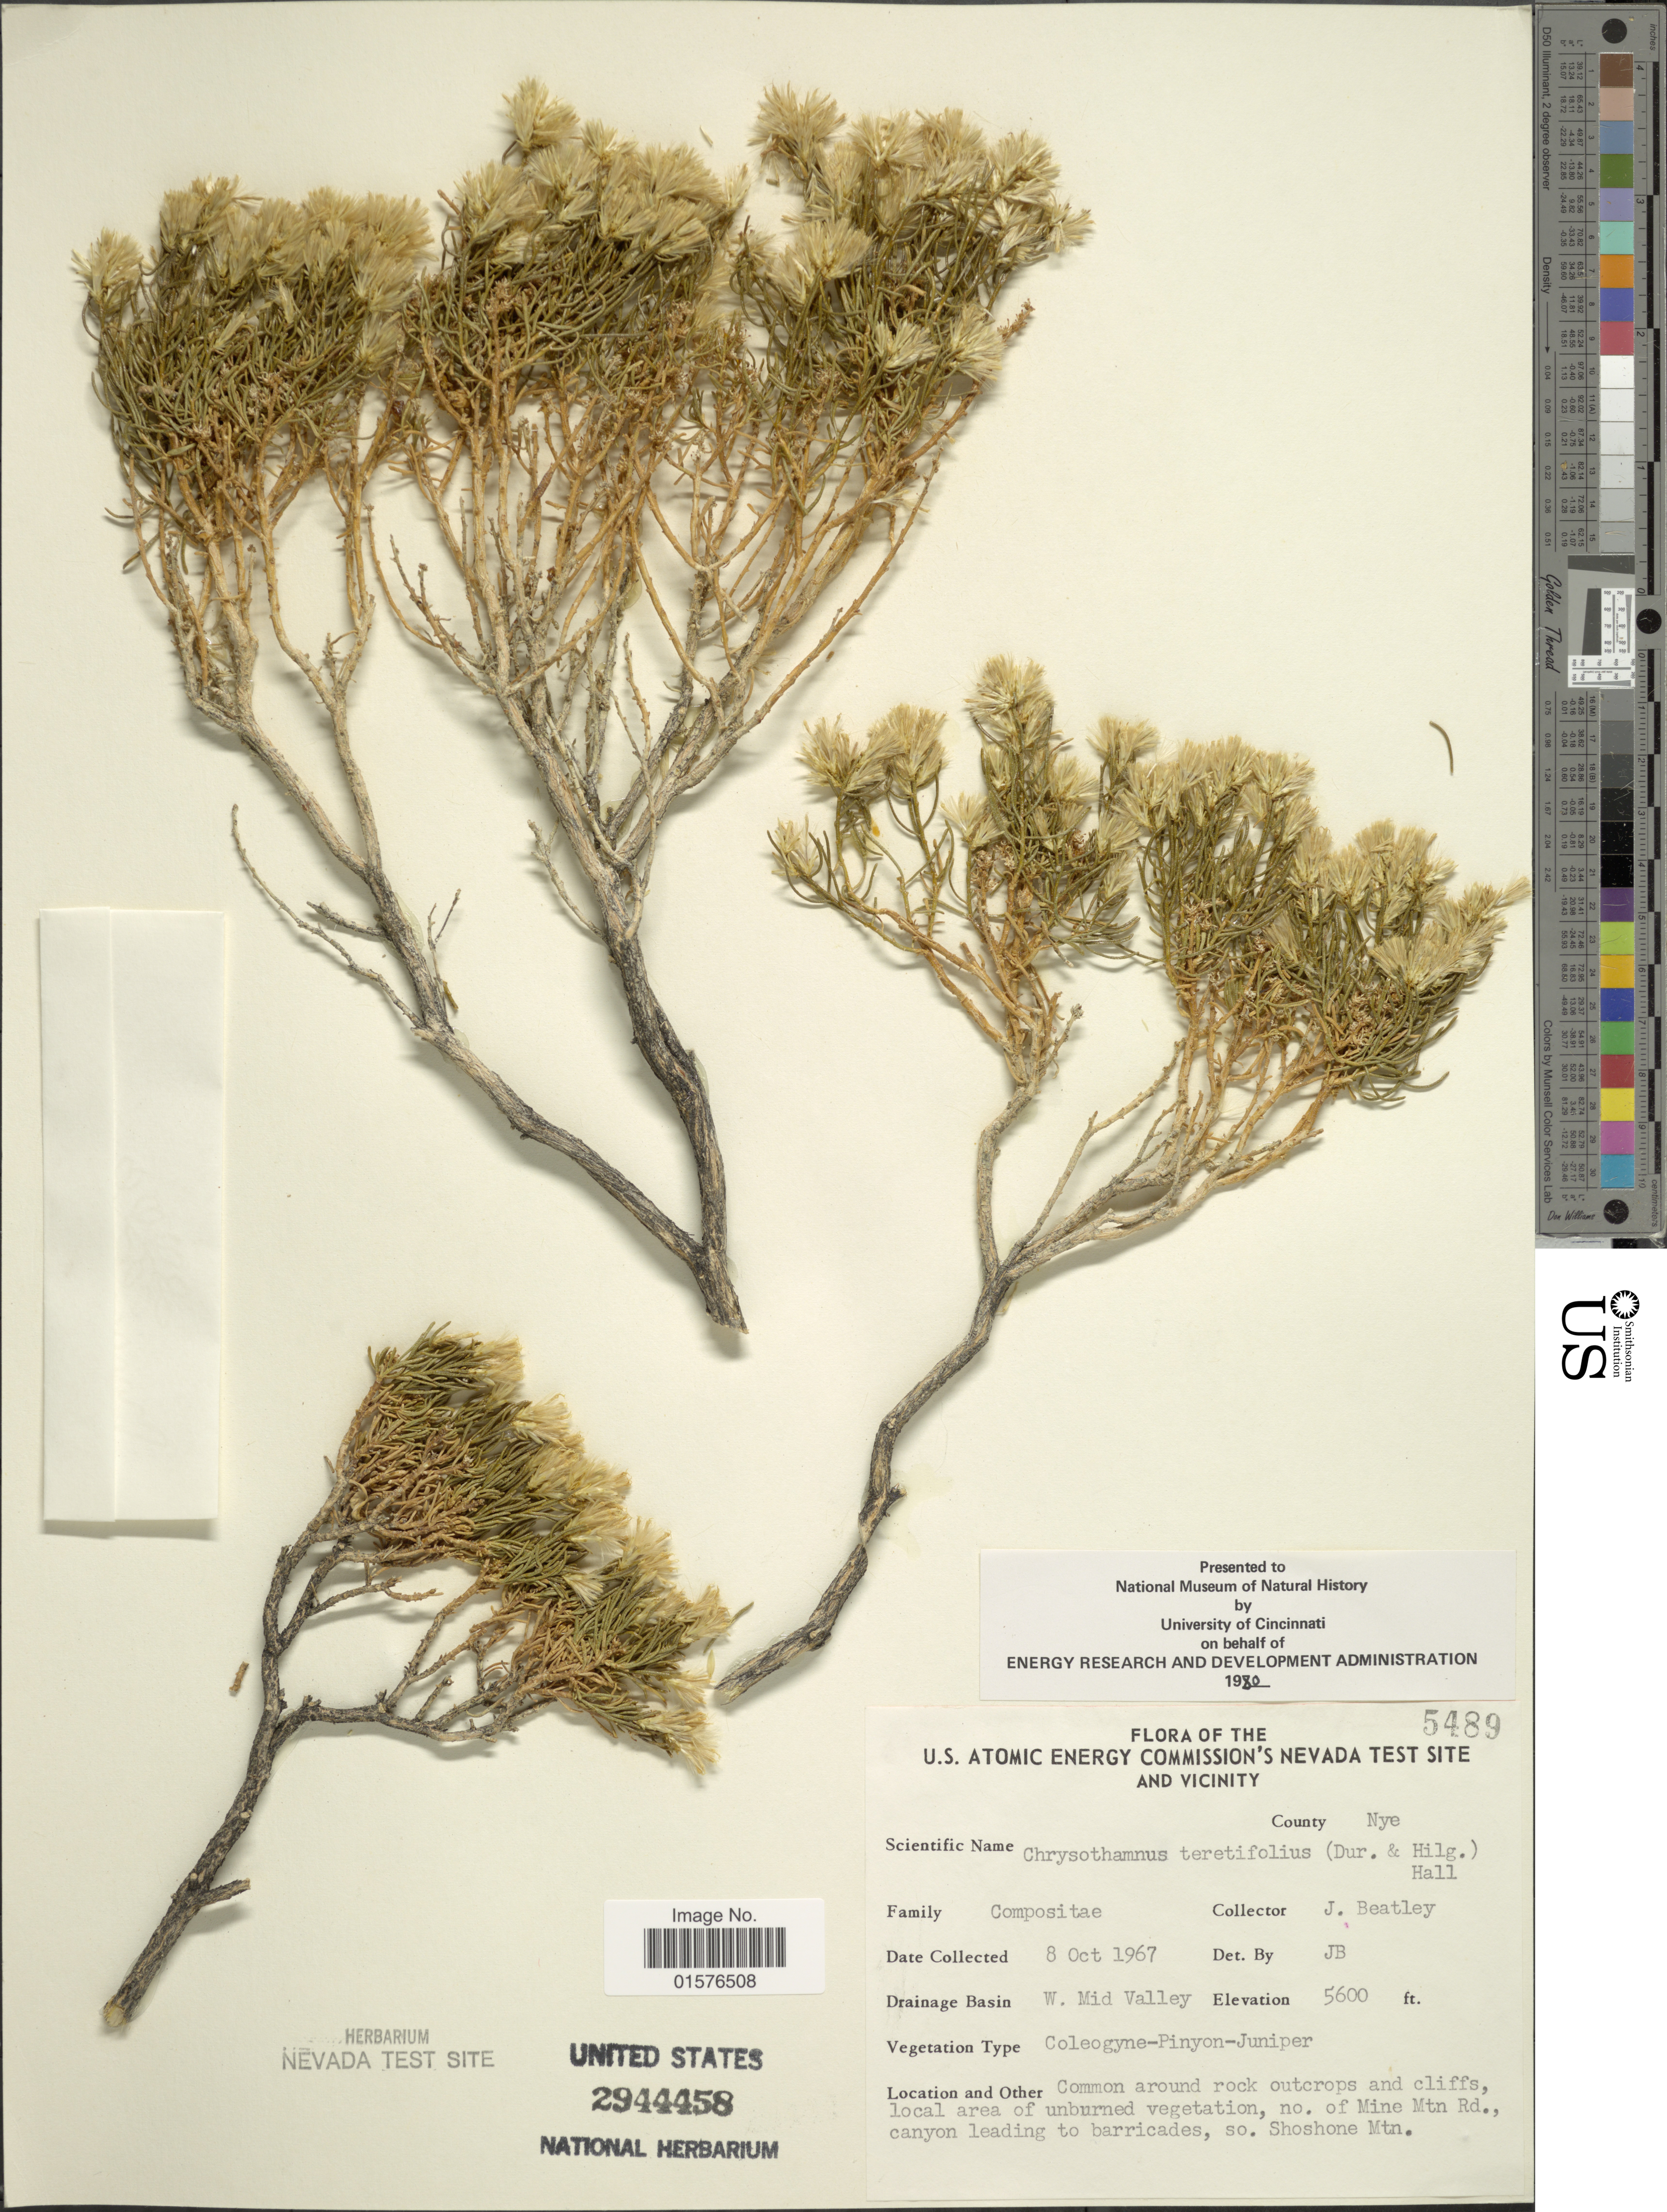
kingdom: Plantae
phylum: Tracheophyta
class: Magnoliopsida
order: Asterales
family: Asteraceae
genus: Ericameria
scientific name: Ericameria teretifolia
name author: (Durand & Hilg.) Jeps.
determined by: Urbatsch, Lowell E., Curator (LSU), Louisiana State University (UNITED STATES)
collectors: J. C. Beatley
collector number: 5489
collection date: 1967-10-08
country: United States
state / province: Nevada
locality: The U.S. Atomic Energy Commission's Nevada test Site and Vicinity, County: Nye, Drainage Basin: W. Mid Valley, no. of Mine Mtn Rd., canyon leading to barricades, so. Shoshone Mtn.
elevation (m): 1707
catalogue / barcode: US 2944458